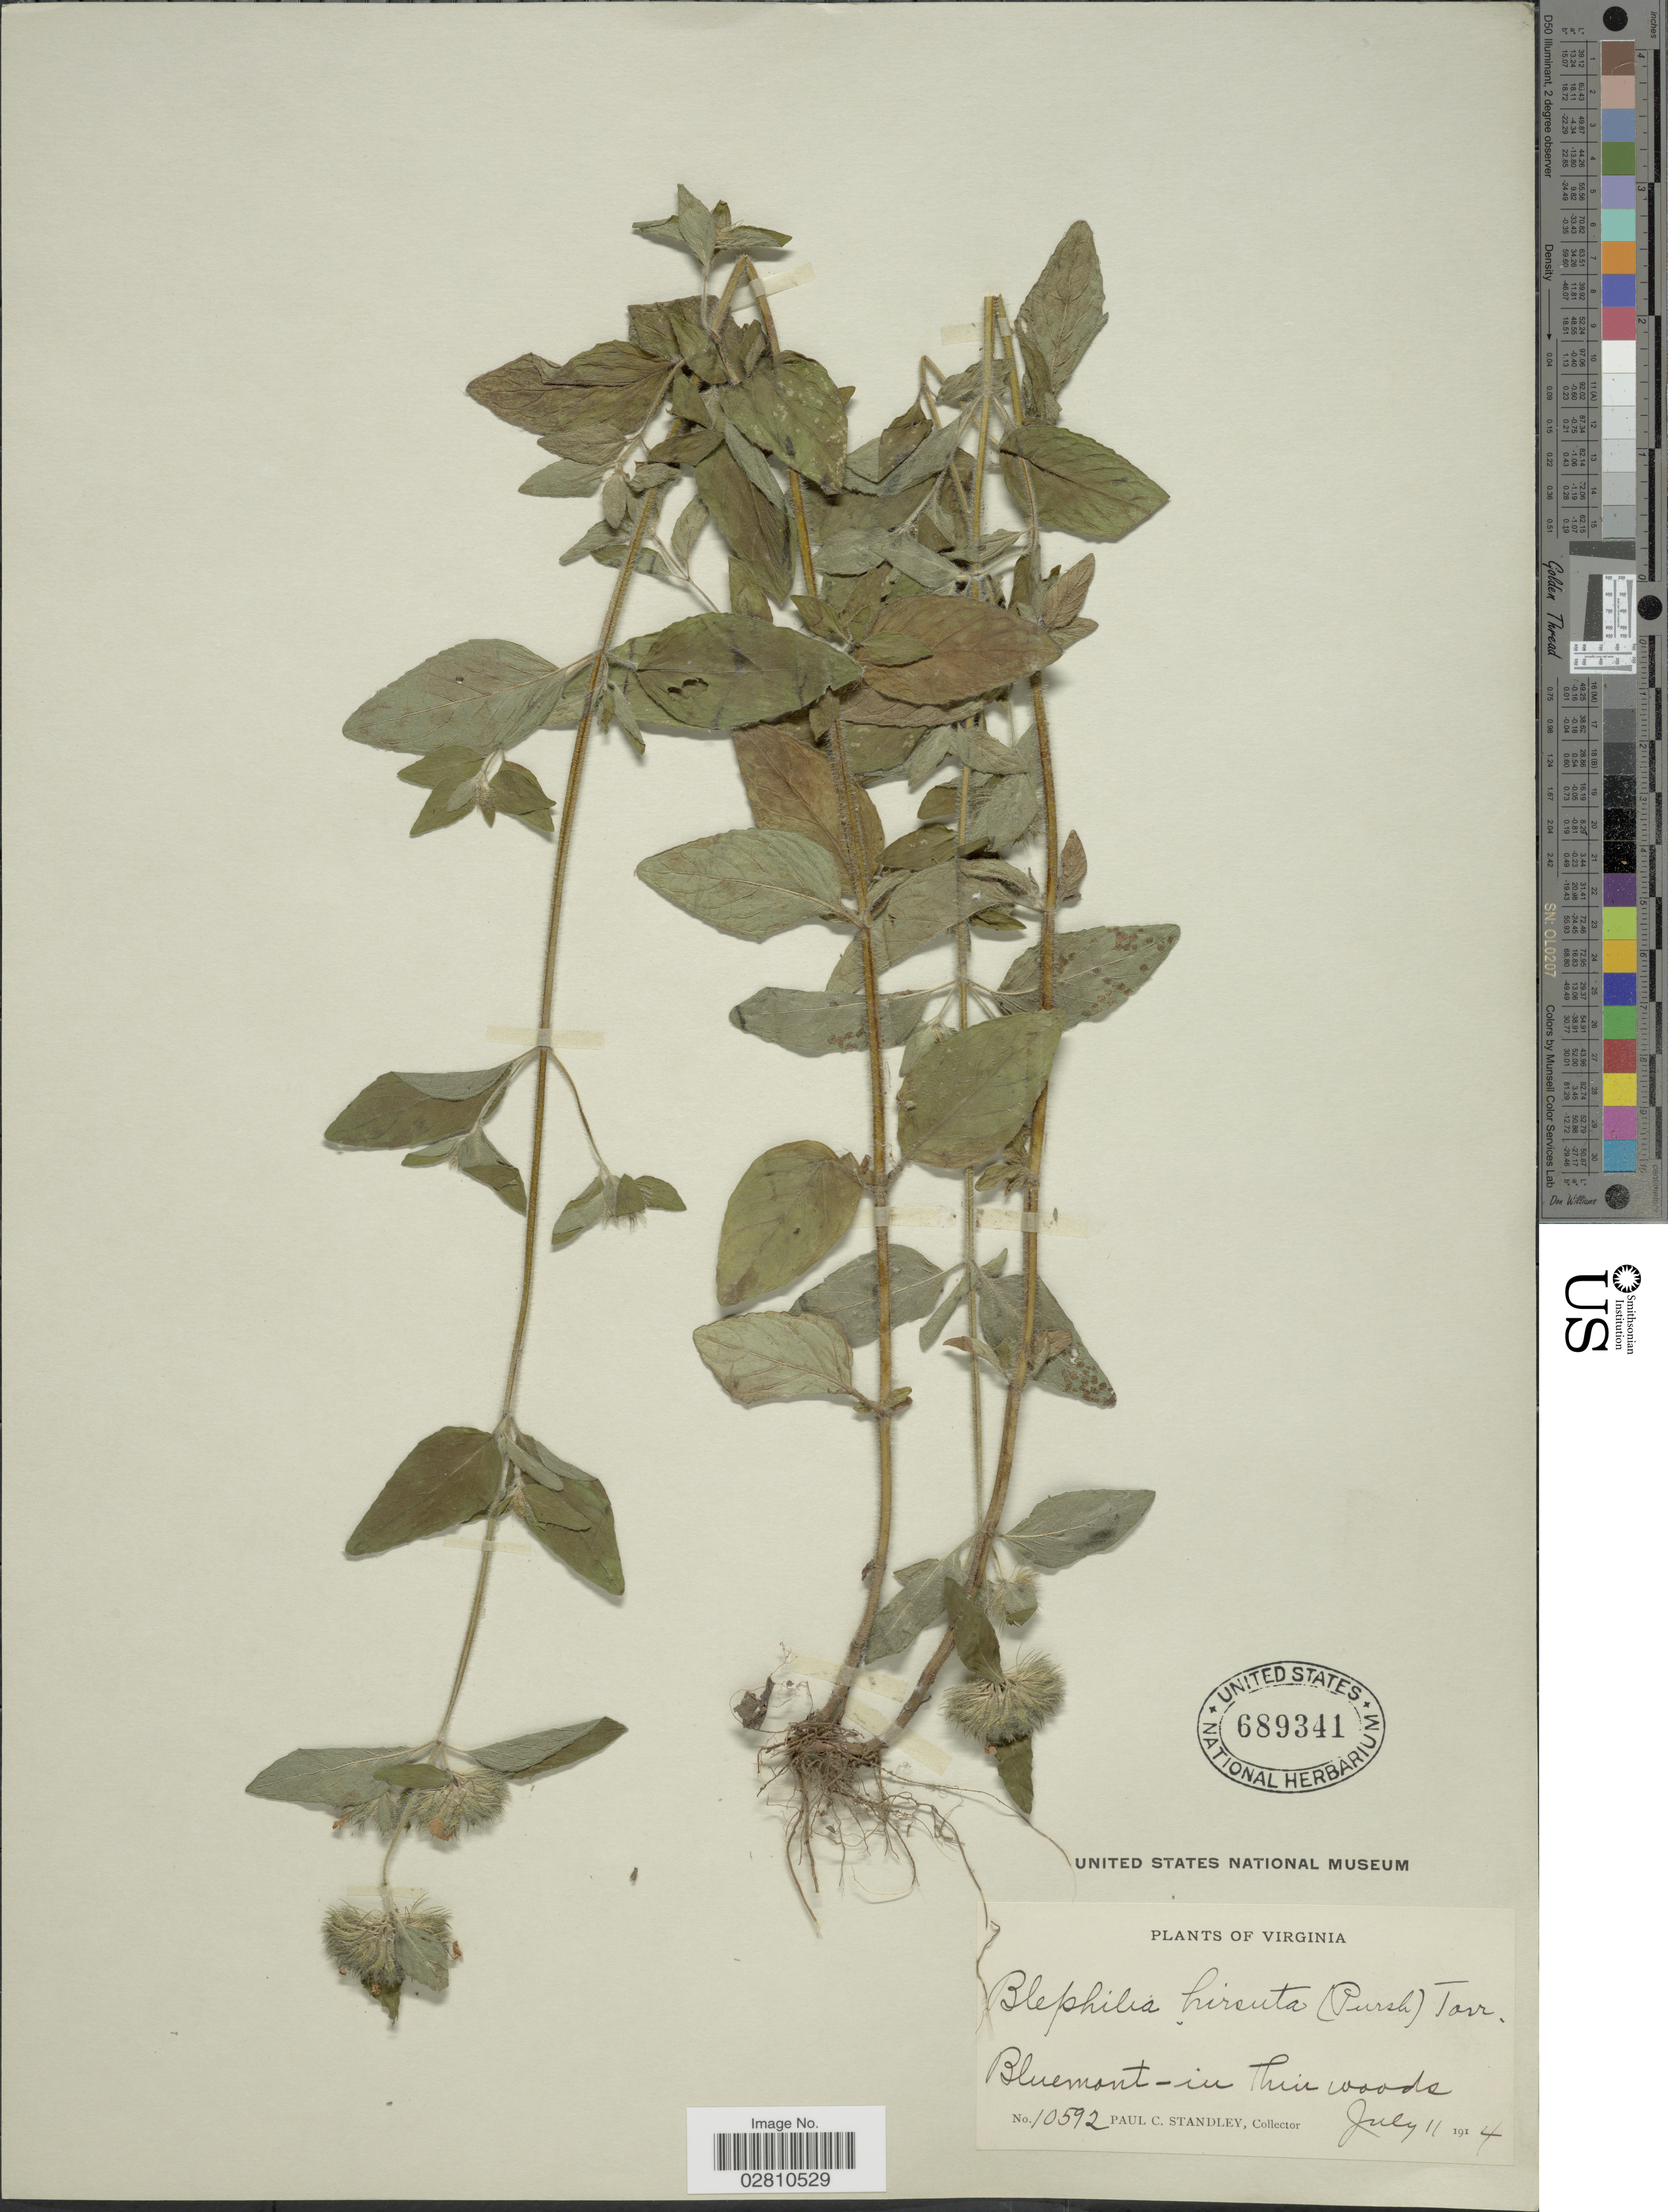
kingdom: Plantae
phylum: Tracheophyta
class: Magnoliopsida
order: Lamiales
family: Lamiaceae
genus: Clinopodium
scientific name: Clinopodium vulgare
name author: L.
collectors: P. C. Standley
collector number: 10592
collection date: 1914-07-11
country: United States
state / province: Virginia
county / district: Loudoun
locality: Bluemont.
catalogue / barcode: US 689341